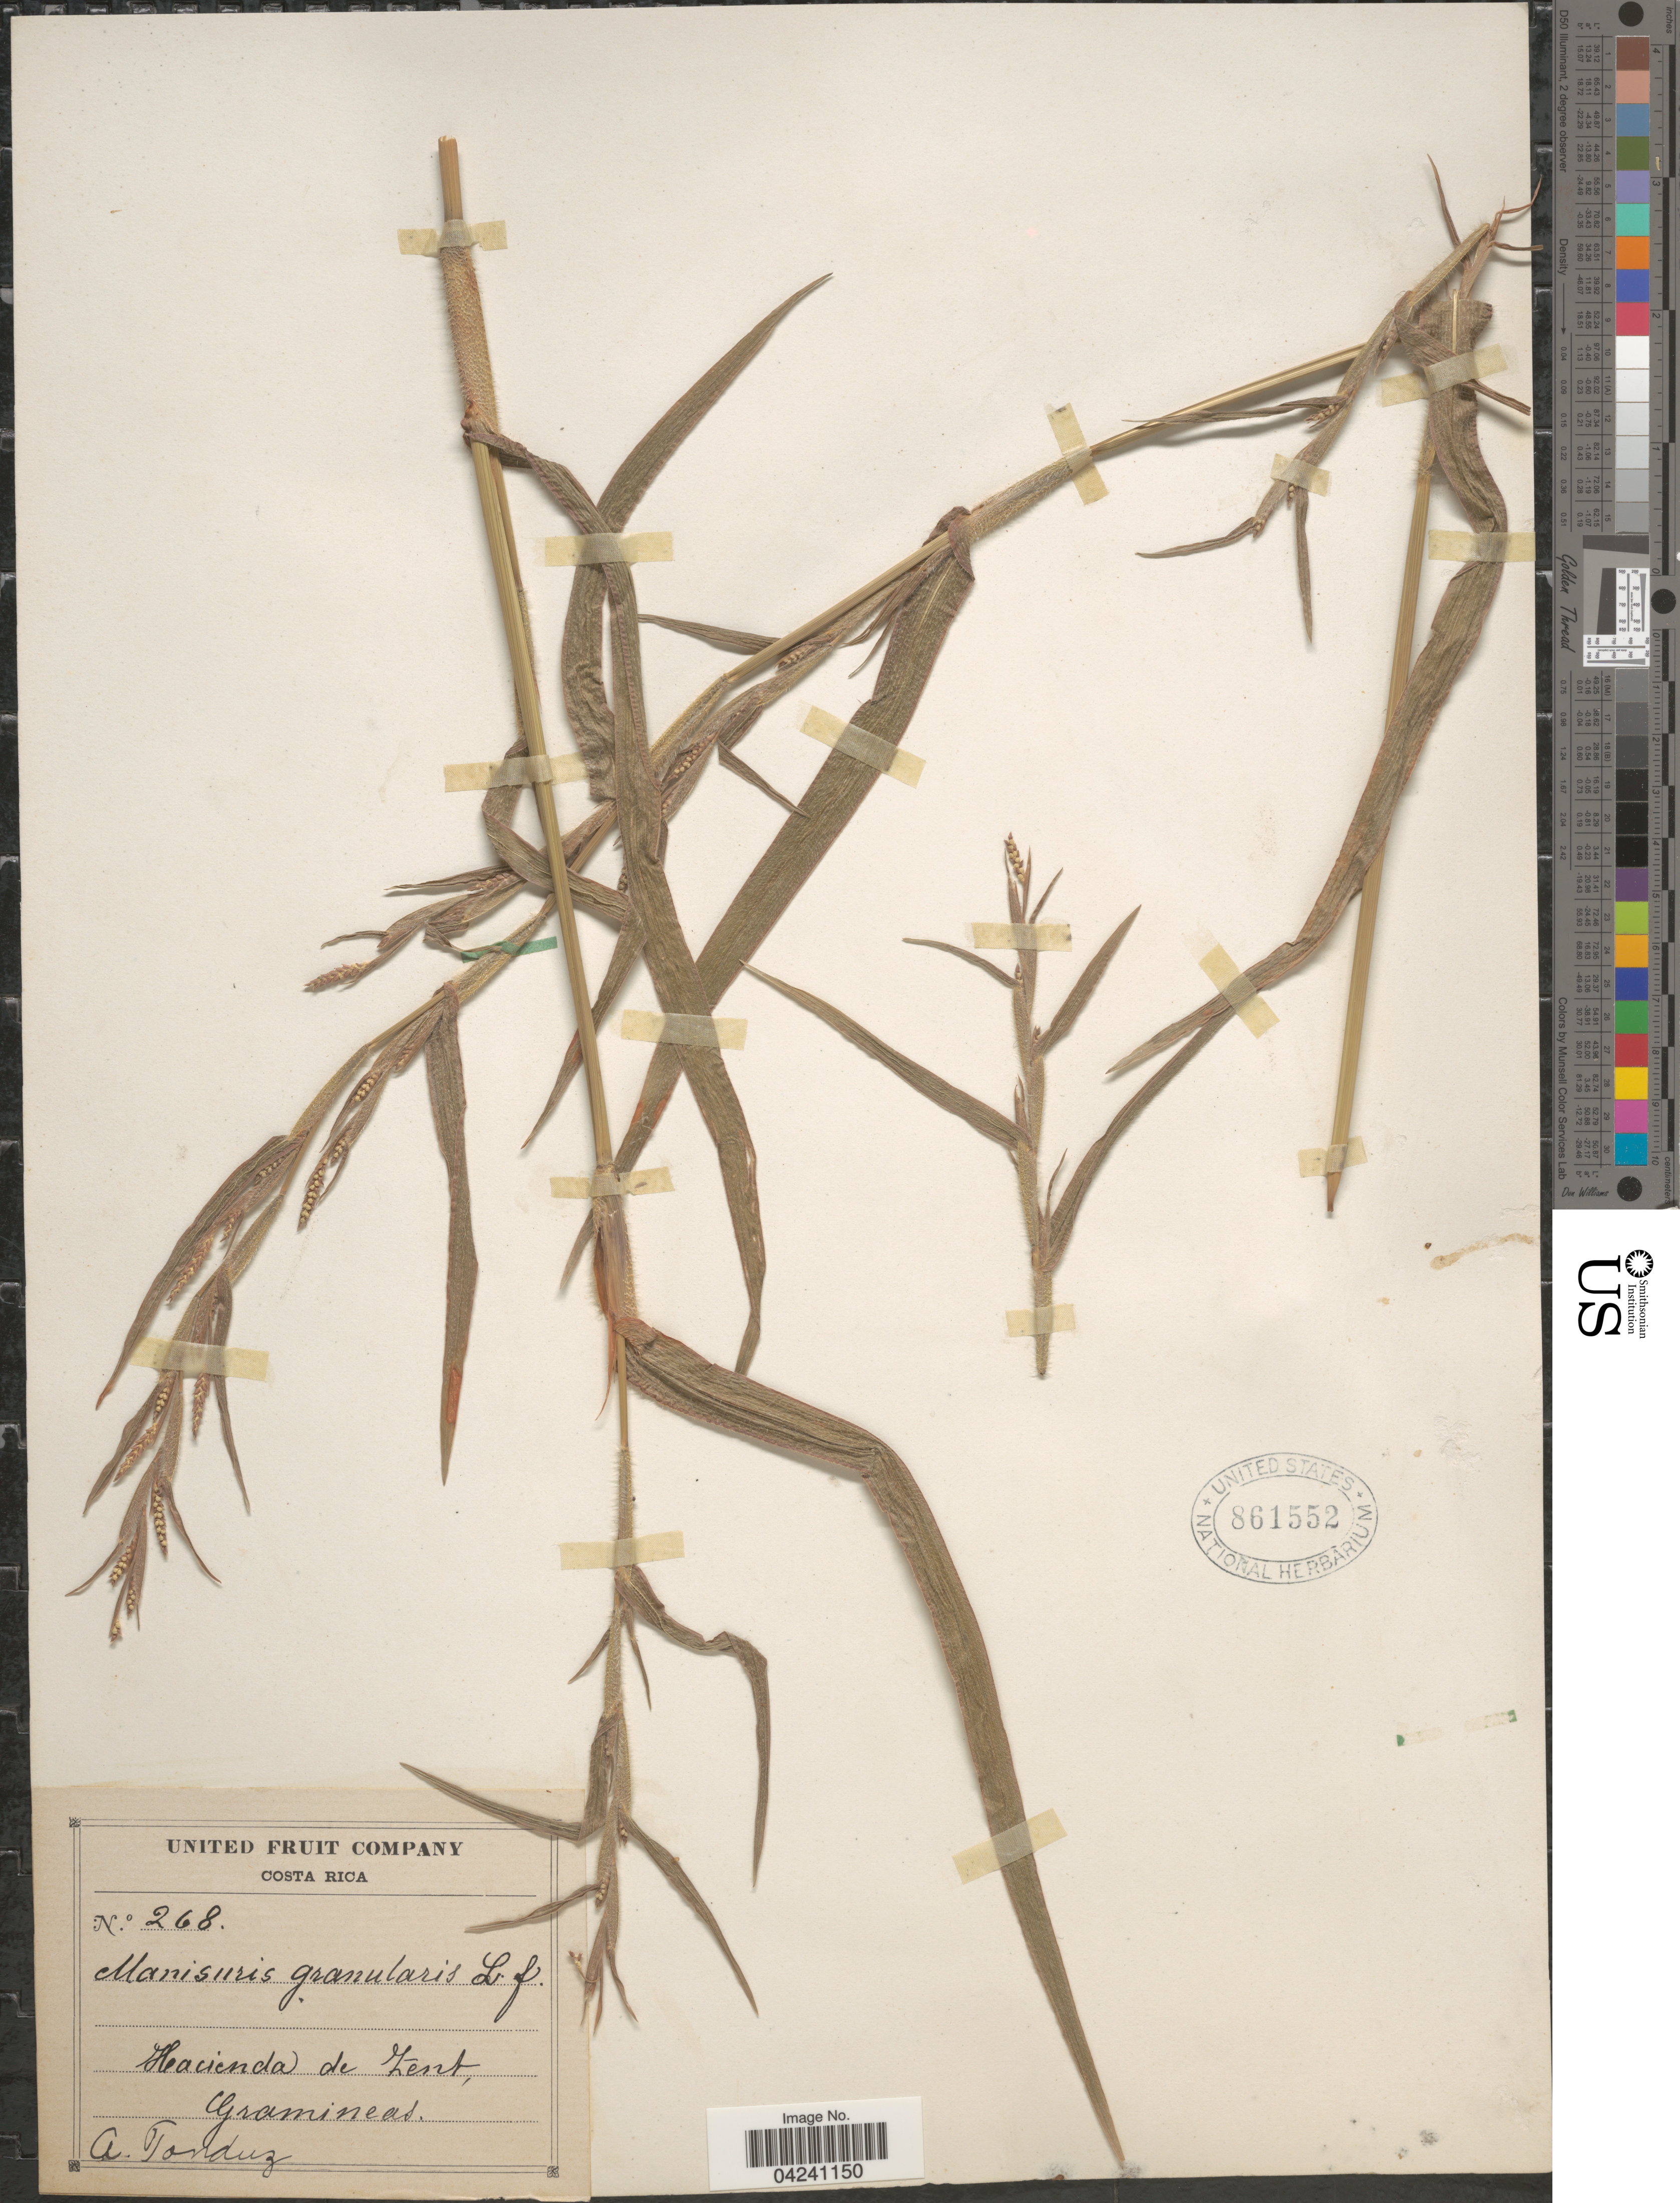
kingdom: Plantae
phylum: Tracheophyta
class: Liliopsida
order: Poales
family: Poaceae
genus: Hackelochloa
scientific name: Hackelochloa granularis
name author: (L.) Kuntze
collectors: A. Tonduz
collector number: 268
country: Costa Rica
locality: Hacienda de Zent, Gramineas.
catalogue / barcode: US 861552